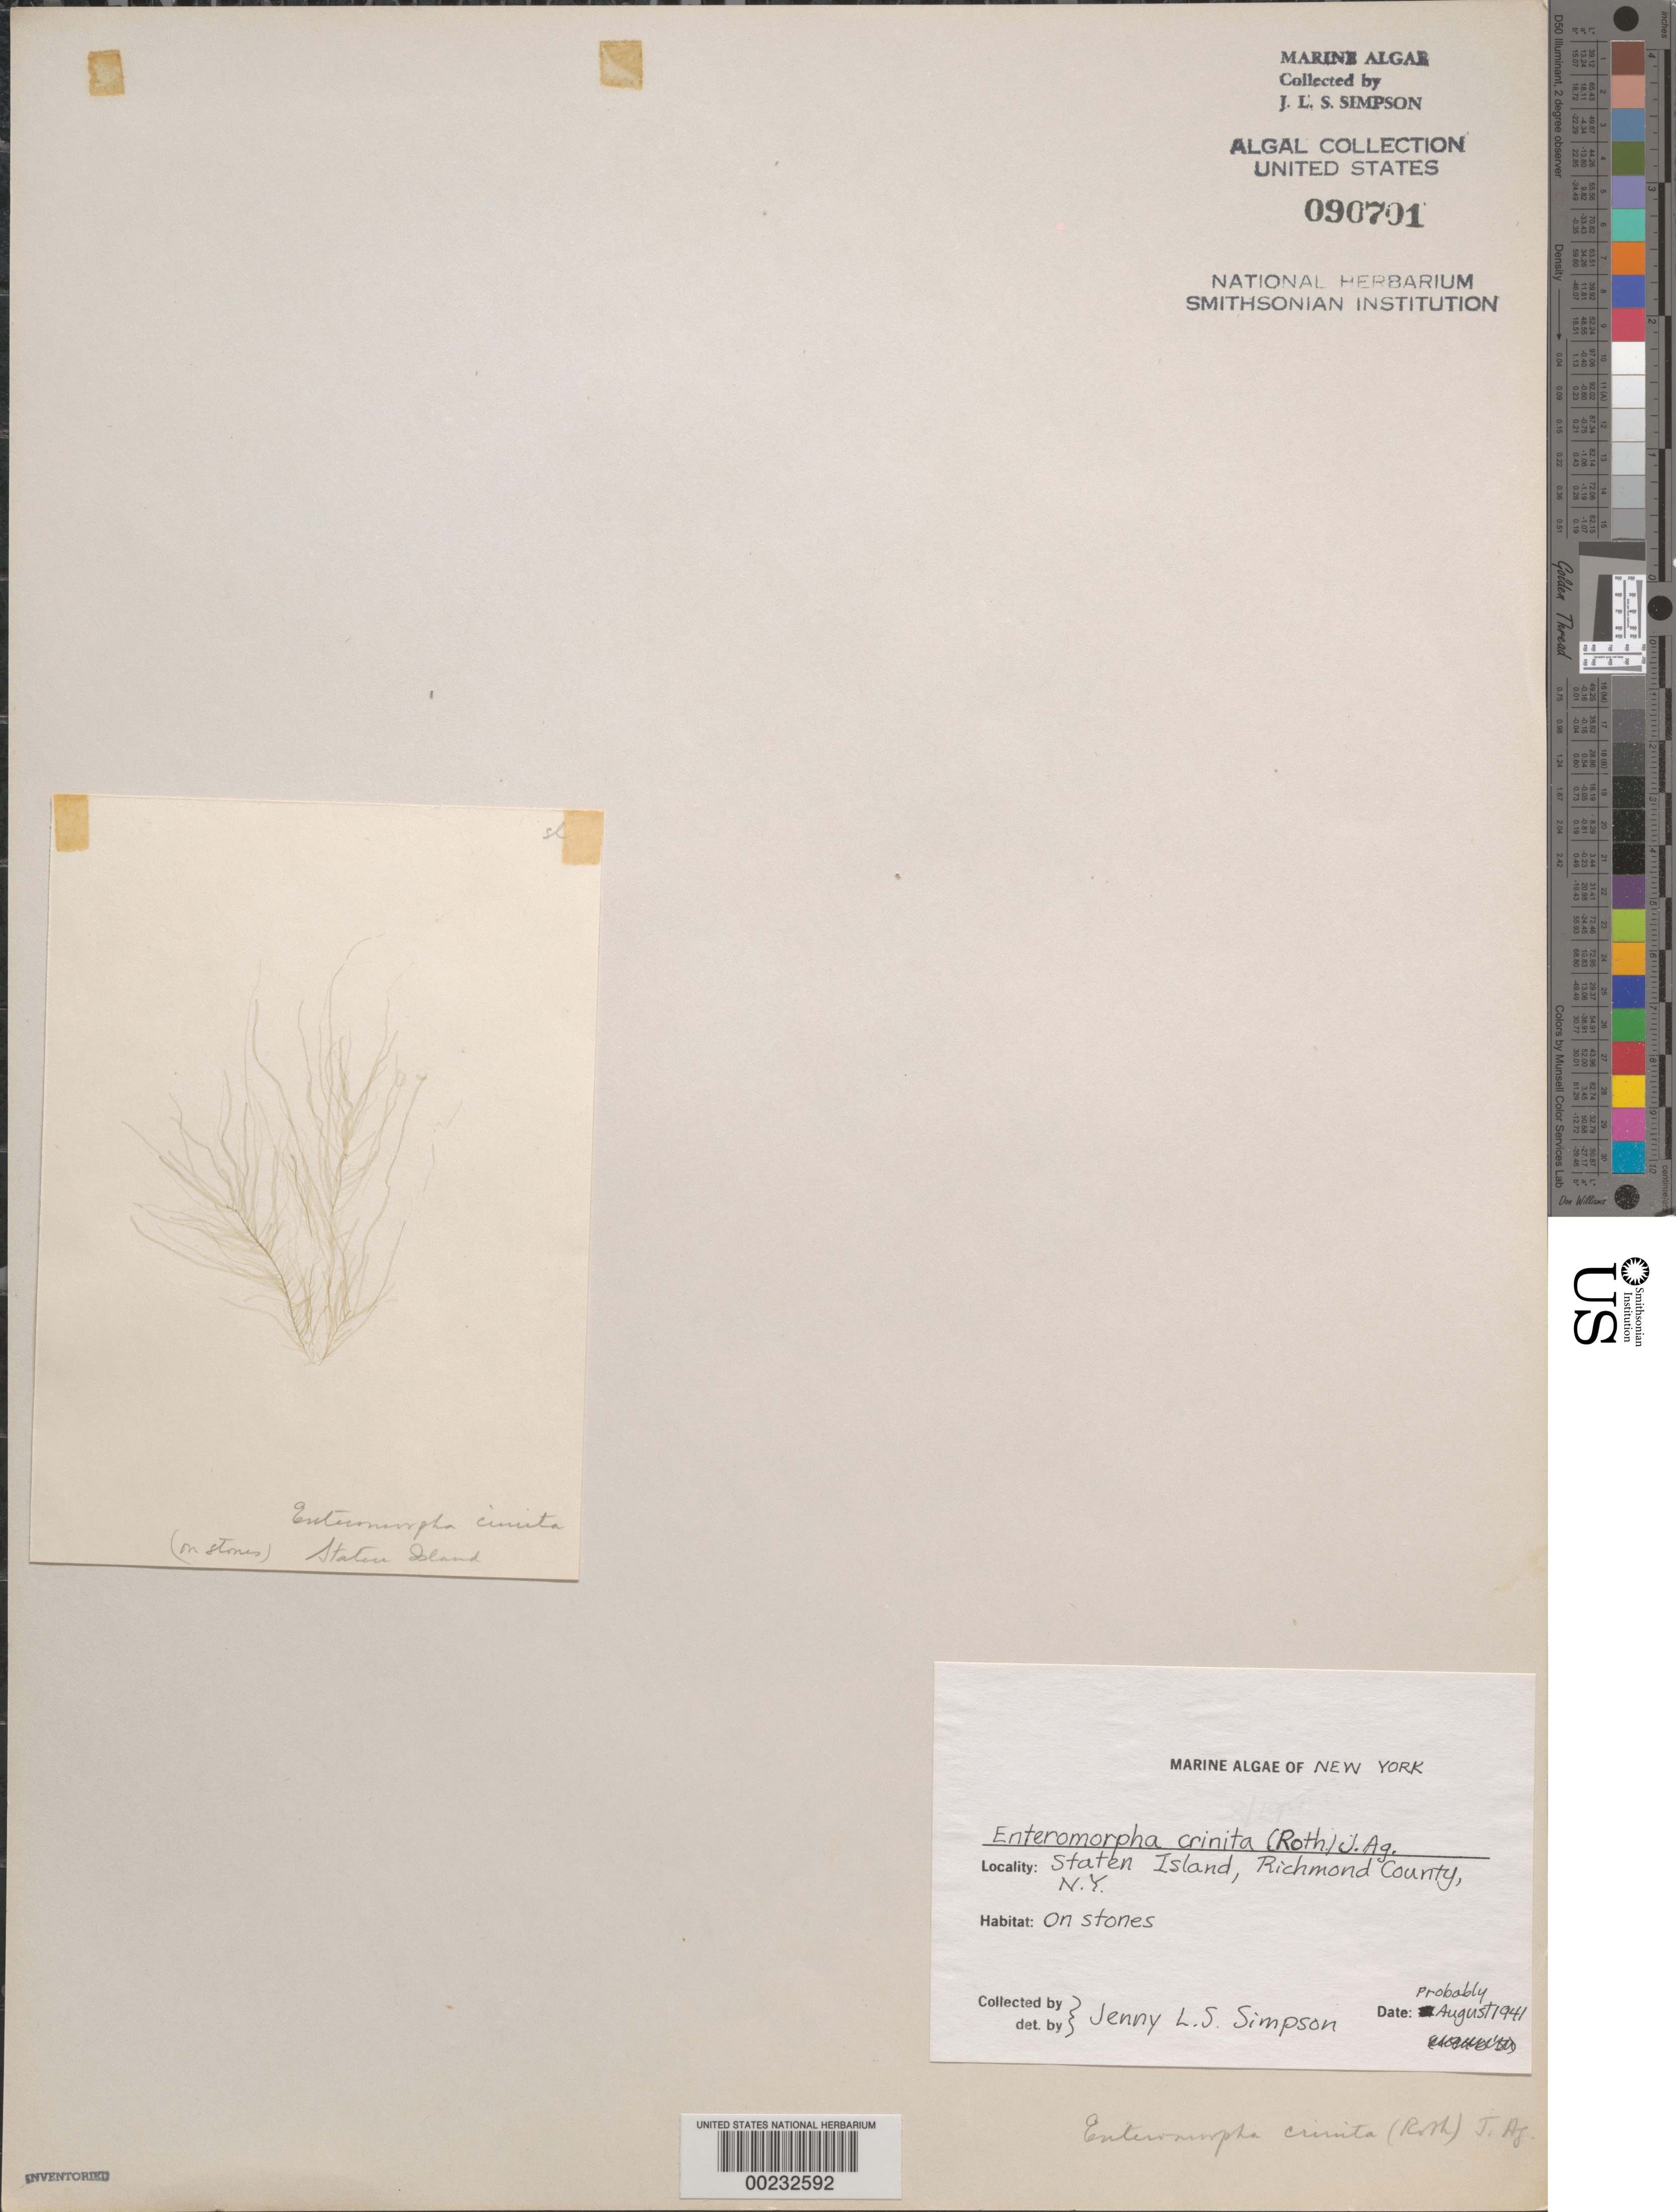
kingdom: Plantae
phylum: Chlorophyta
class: Ulvophyceae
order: Ulvales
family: Ulvaceae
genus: Ulva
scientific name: Ulva clathrata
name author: (Roth) C. Agardh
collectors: J. Simpson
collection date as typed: Aug 1941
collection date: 1941-08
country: United States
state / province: New York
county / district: Richmond County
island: Staten Island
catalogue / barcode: US 90701